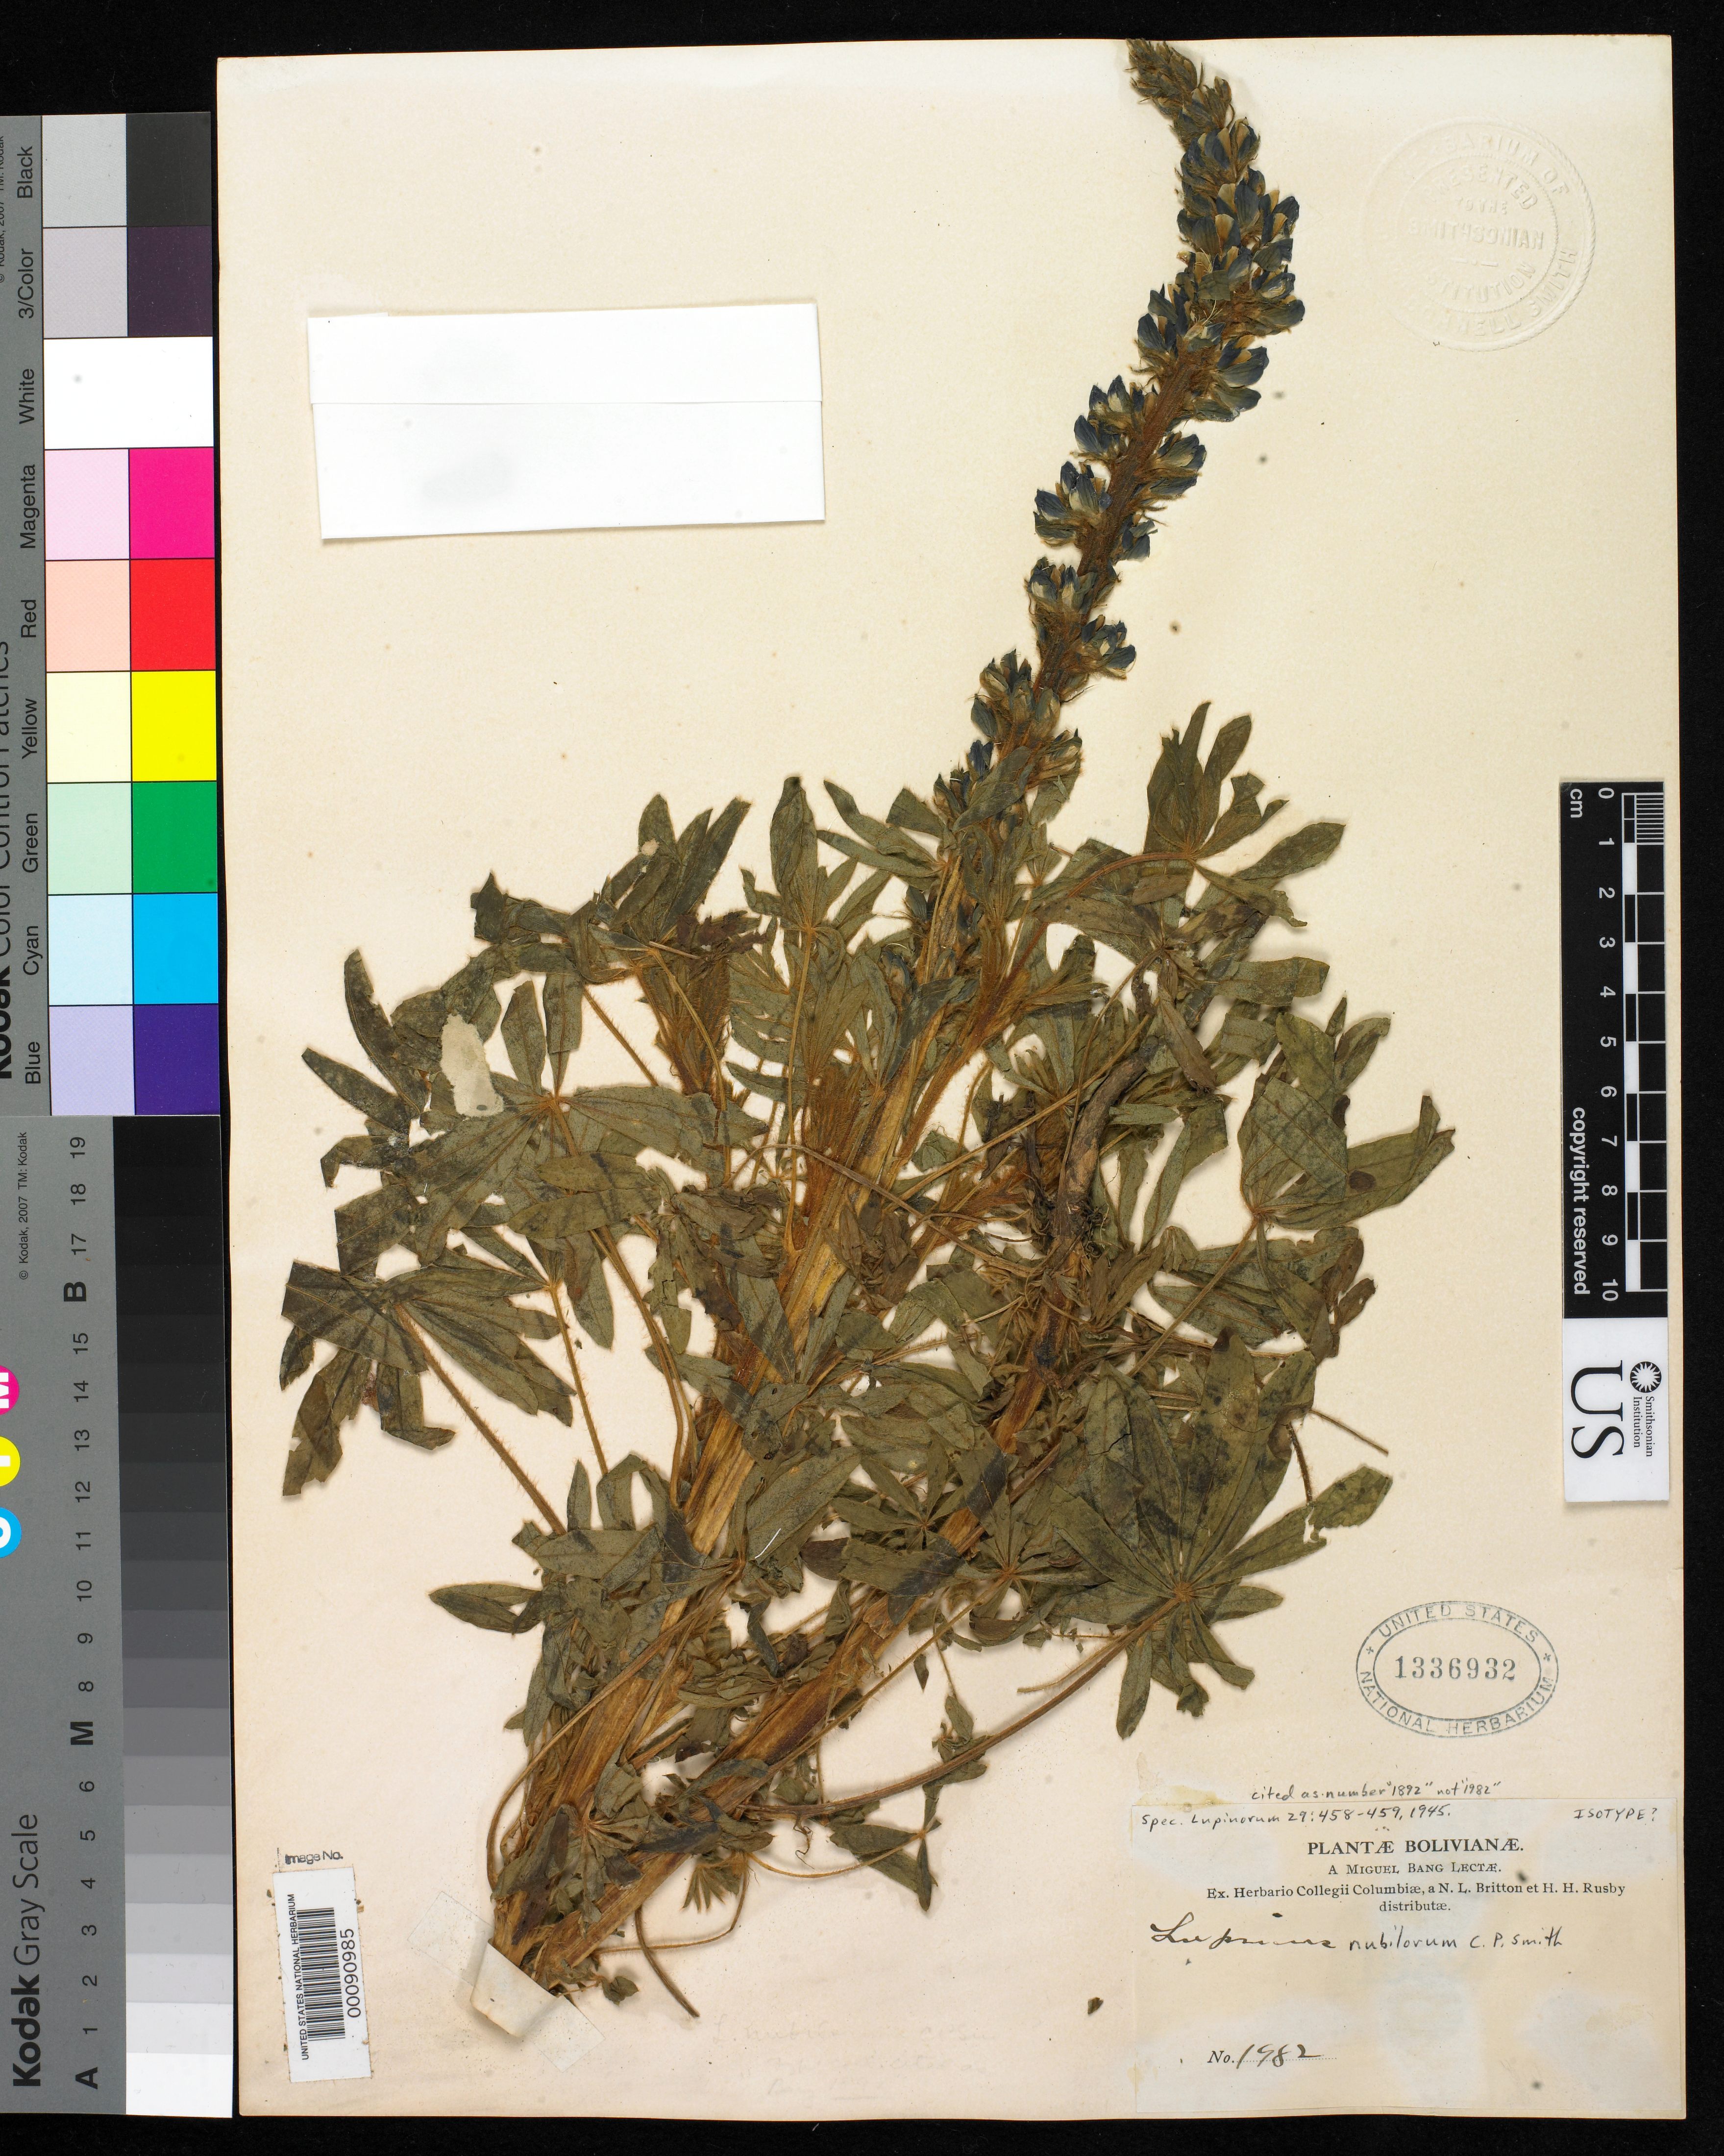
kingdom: Plantae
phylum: Tracheophyta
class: Magnoliopsida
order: Fabales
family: Fabaceae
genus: Lupinus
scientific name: Lupinus nubilorum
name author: C.P. Sm.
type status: Isotype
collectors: M. Bang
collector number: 1982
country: Bolivia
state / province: La Paz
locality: La Paz.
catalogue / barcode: US 1336932